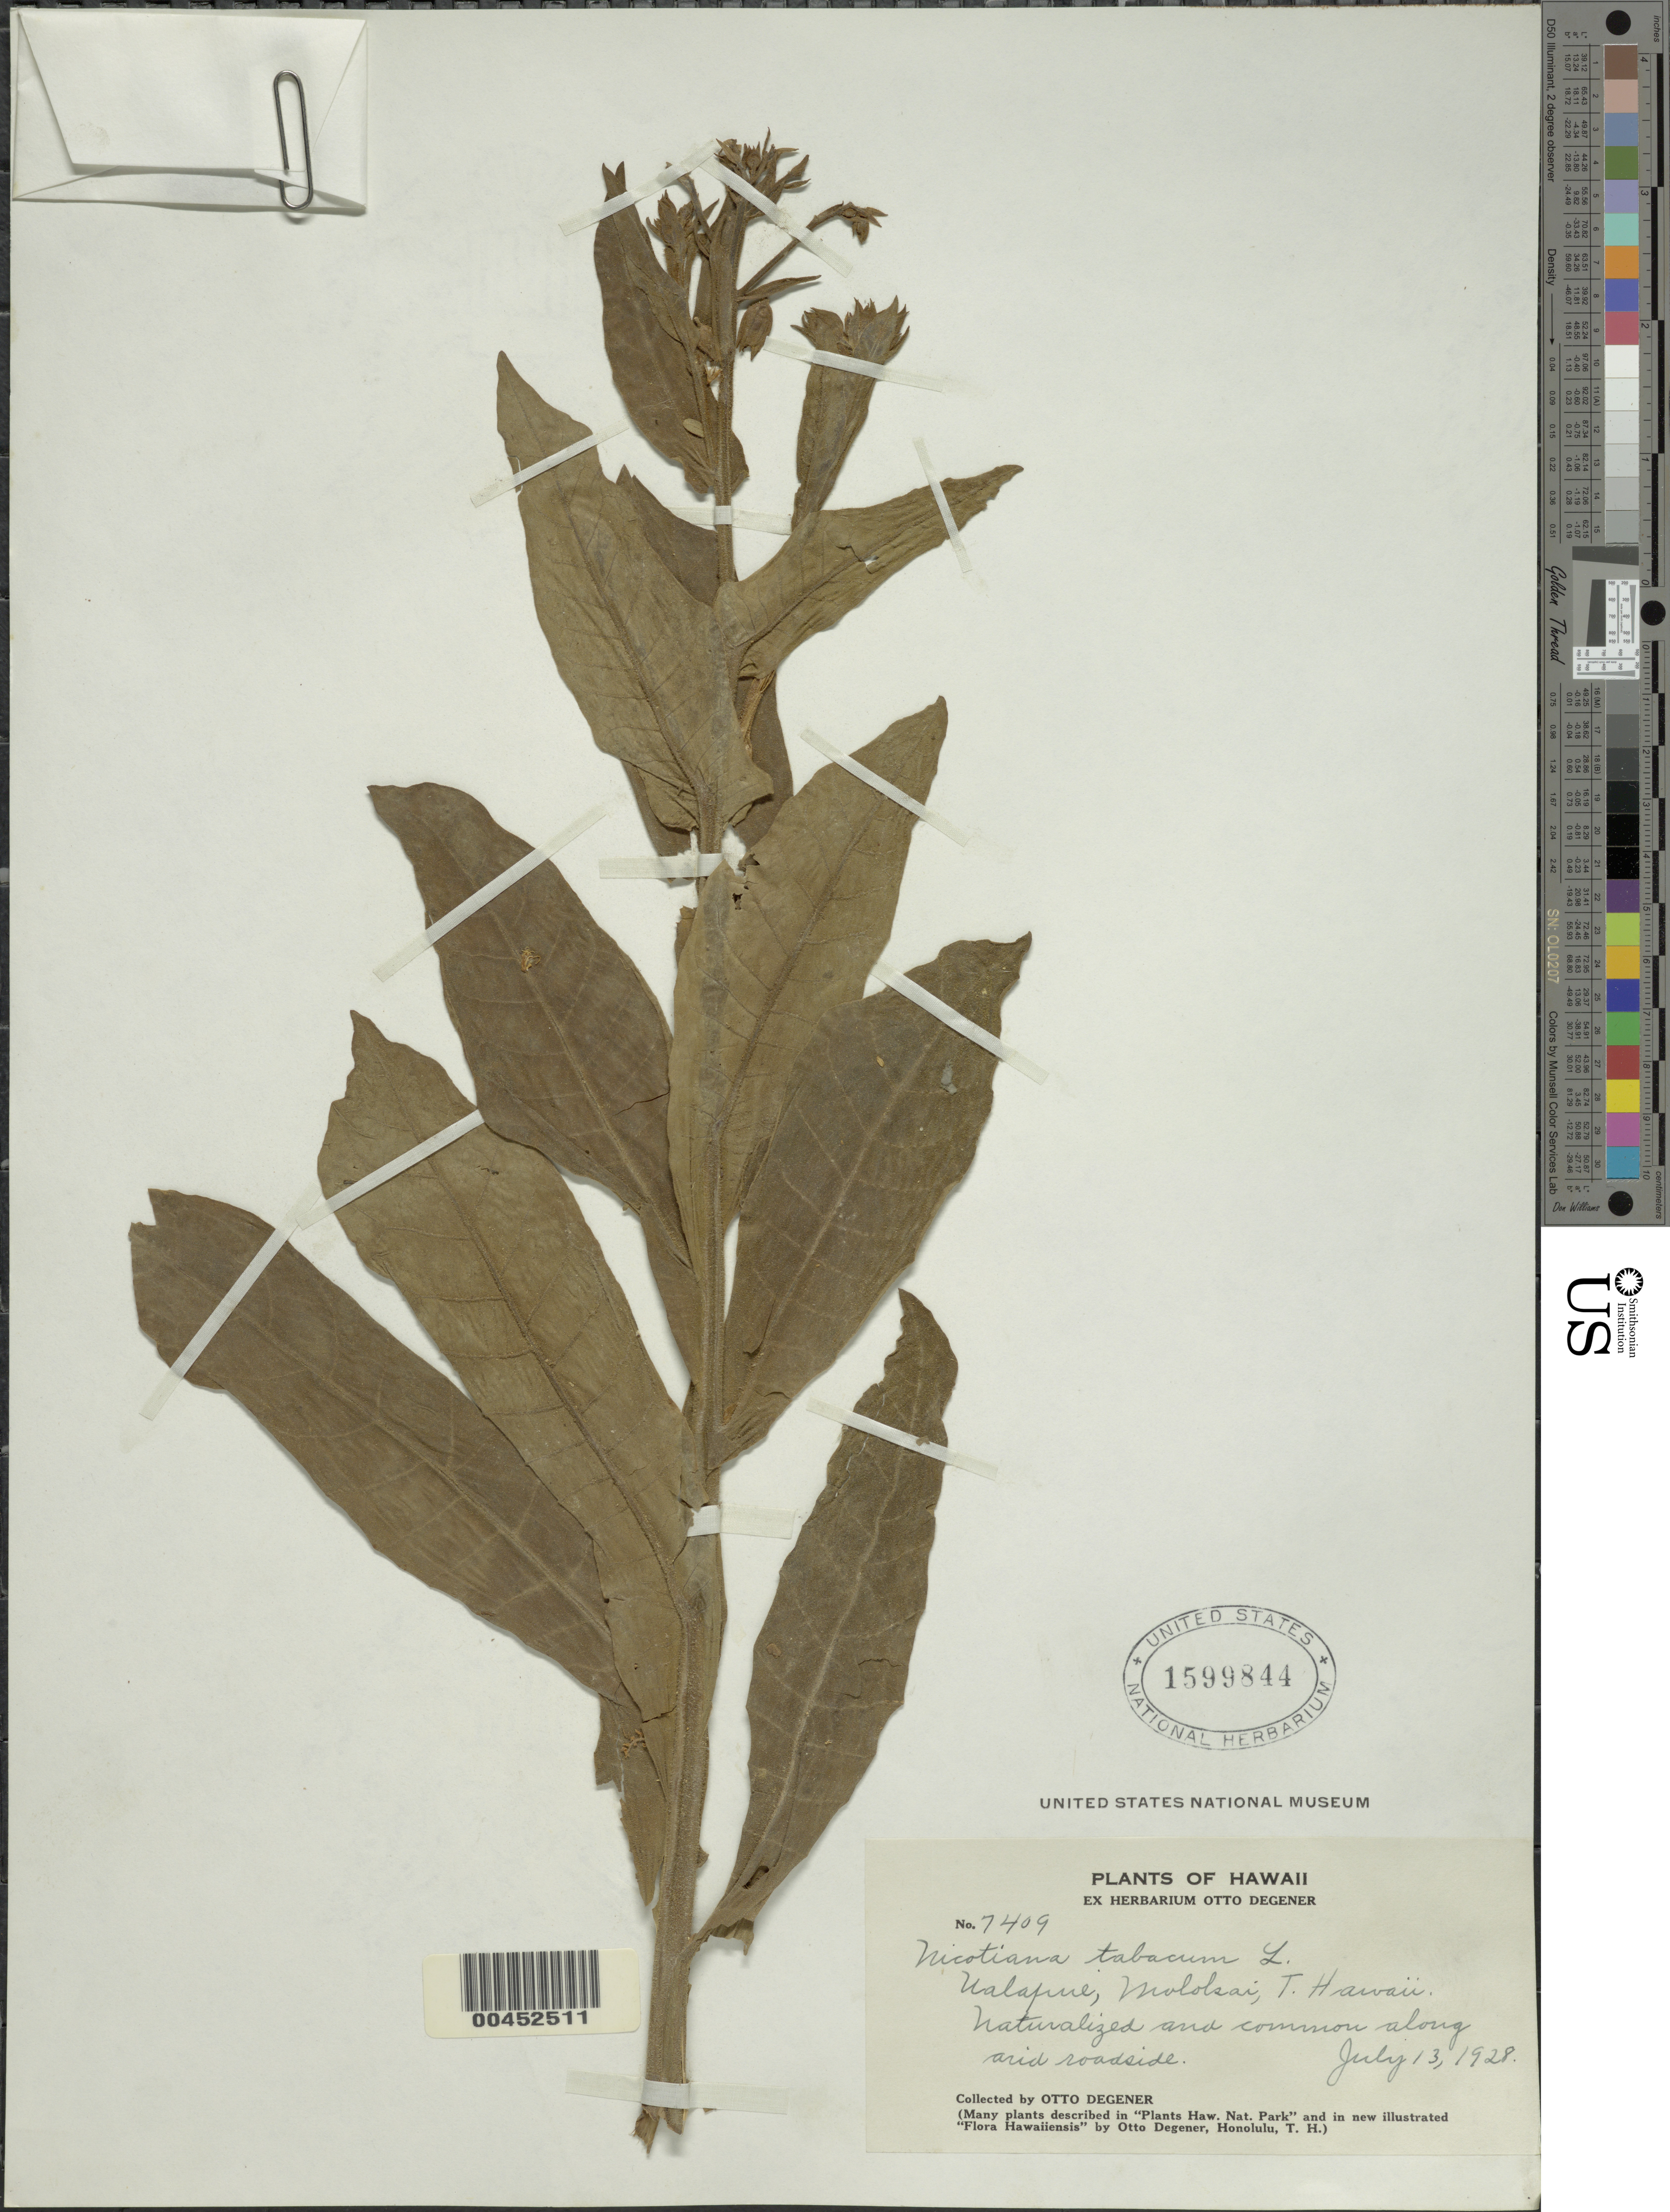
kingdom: Plantae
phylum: Tracheophyta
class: Magnoliopsida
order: Solanales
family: Solanaceae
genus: Nicotiana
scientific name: Nicotiana tabacum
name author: L.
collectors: O. Degener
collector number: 7409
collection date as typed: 13 Jul 1928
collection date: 1928-07-13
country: United States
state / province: Hawaii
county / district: Maui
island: Moloka'i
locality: Ualapue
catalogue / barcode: US 1599844